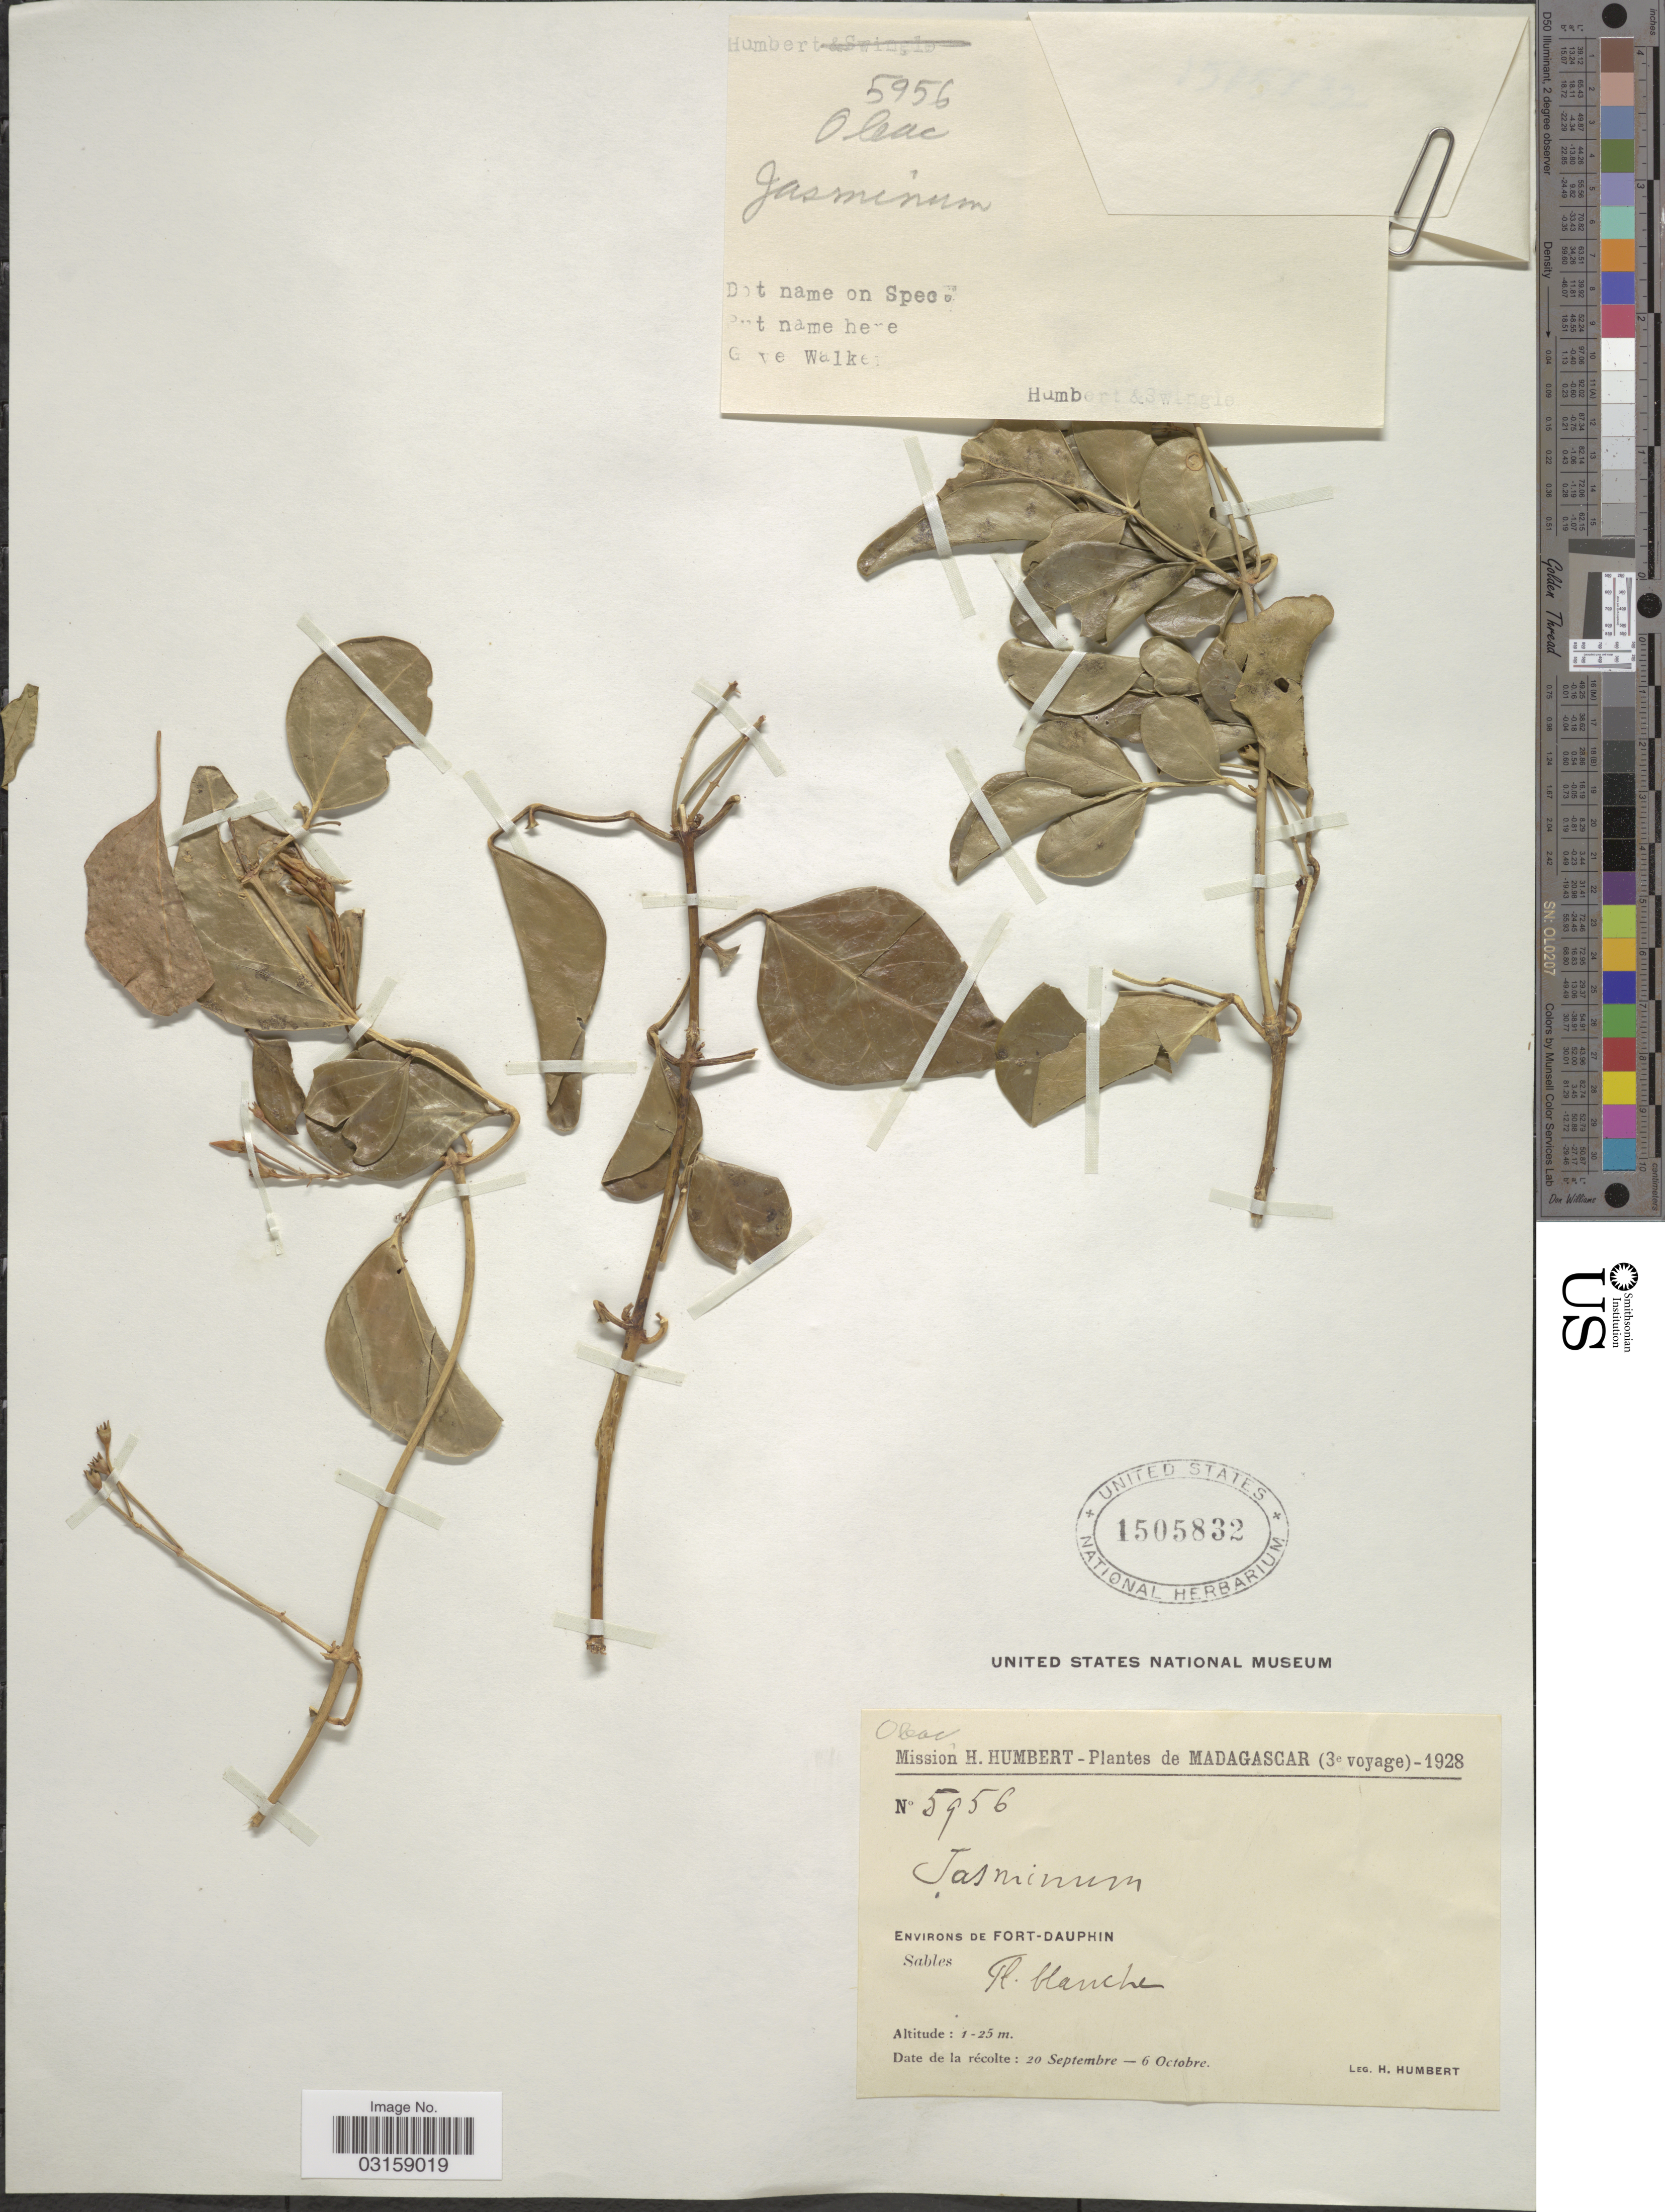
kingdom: Plantae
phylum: Tracheophyta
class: Magnoliopsida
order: Lamiales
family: Oleaceae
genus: Jasminum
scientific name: Jasminum sp.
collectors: H. Humbert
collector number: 5956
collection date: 1928-09-20/1928-10-06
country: Madagascar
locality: Environs de Fort-Dauphin. Sables.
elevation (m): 1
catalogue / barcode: US 1505832